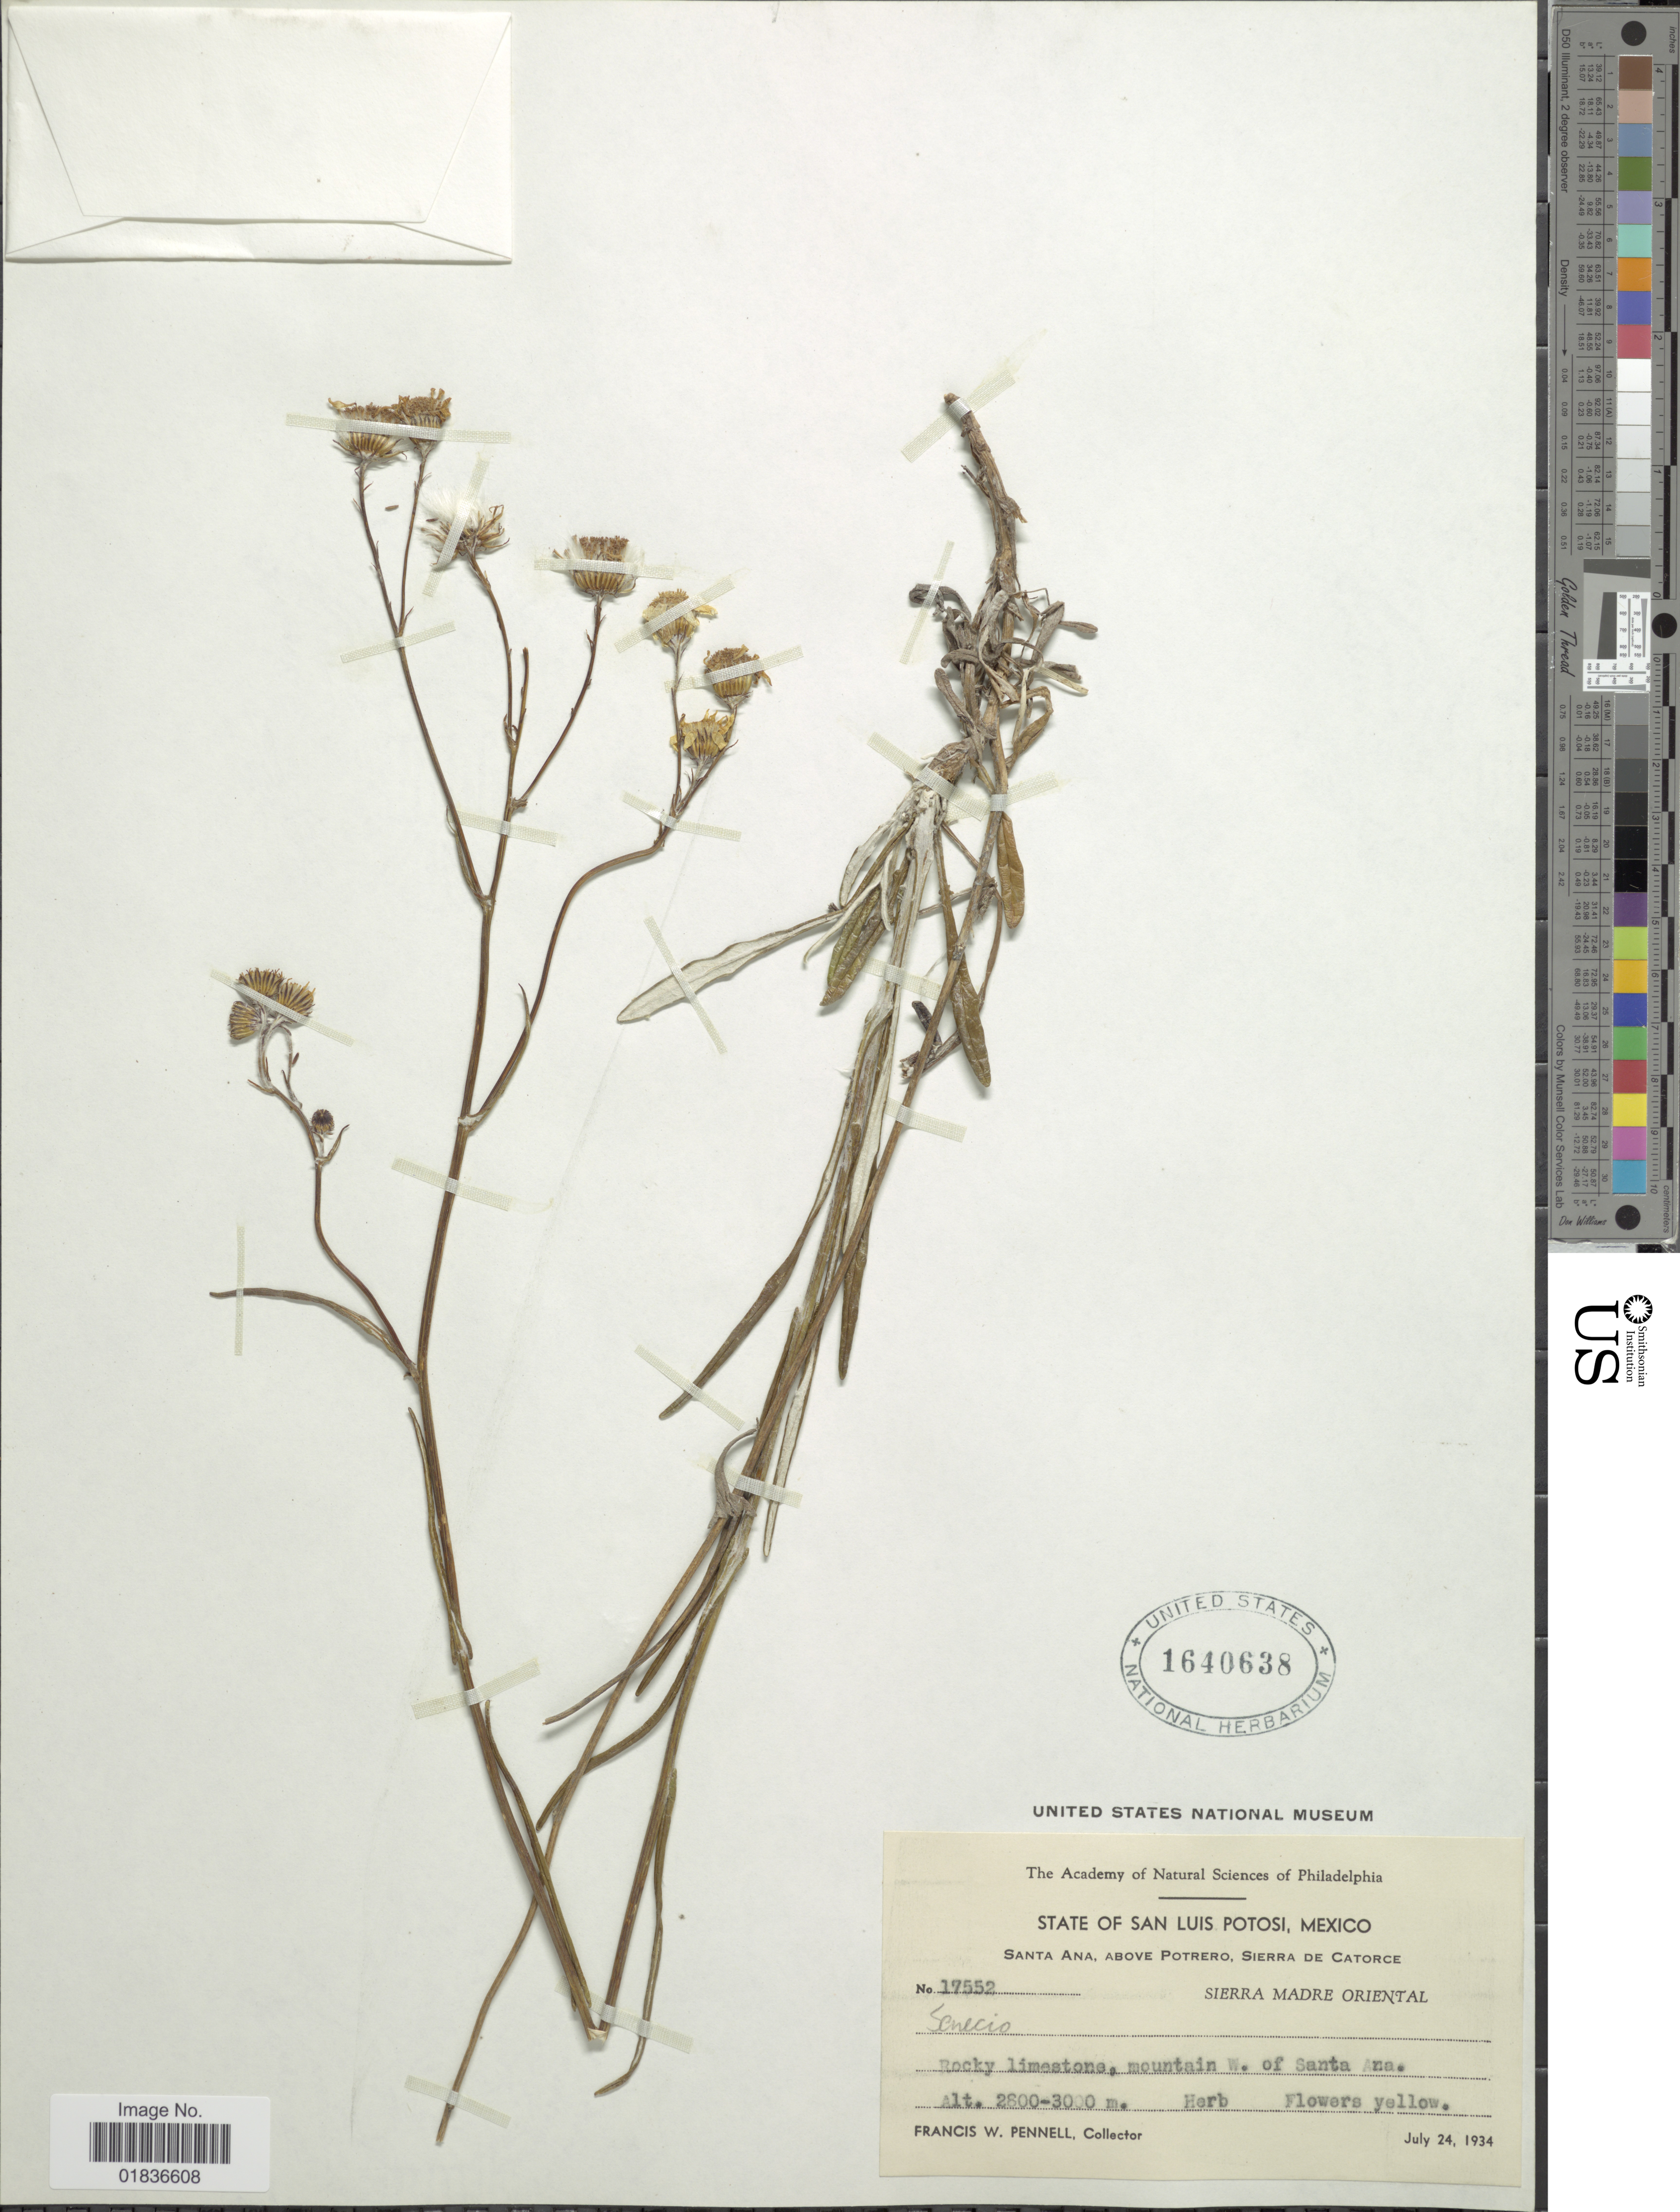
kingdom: Plantae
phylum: Tracheophyta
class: Magnoliopsida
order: Asterales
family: Asteraceae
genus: Senecio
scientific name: Senecio sp.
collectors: F. W. Pennell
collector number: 17552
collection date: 1934-07-24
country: Mexico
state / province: San Luis Potosí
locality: Santa Ana, above Potrero, Sierra de Catorce, Sierra Madre Oriental, mountain W. of Santa Ana.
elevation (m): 2800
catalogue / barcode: US 1640638